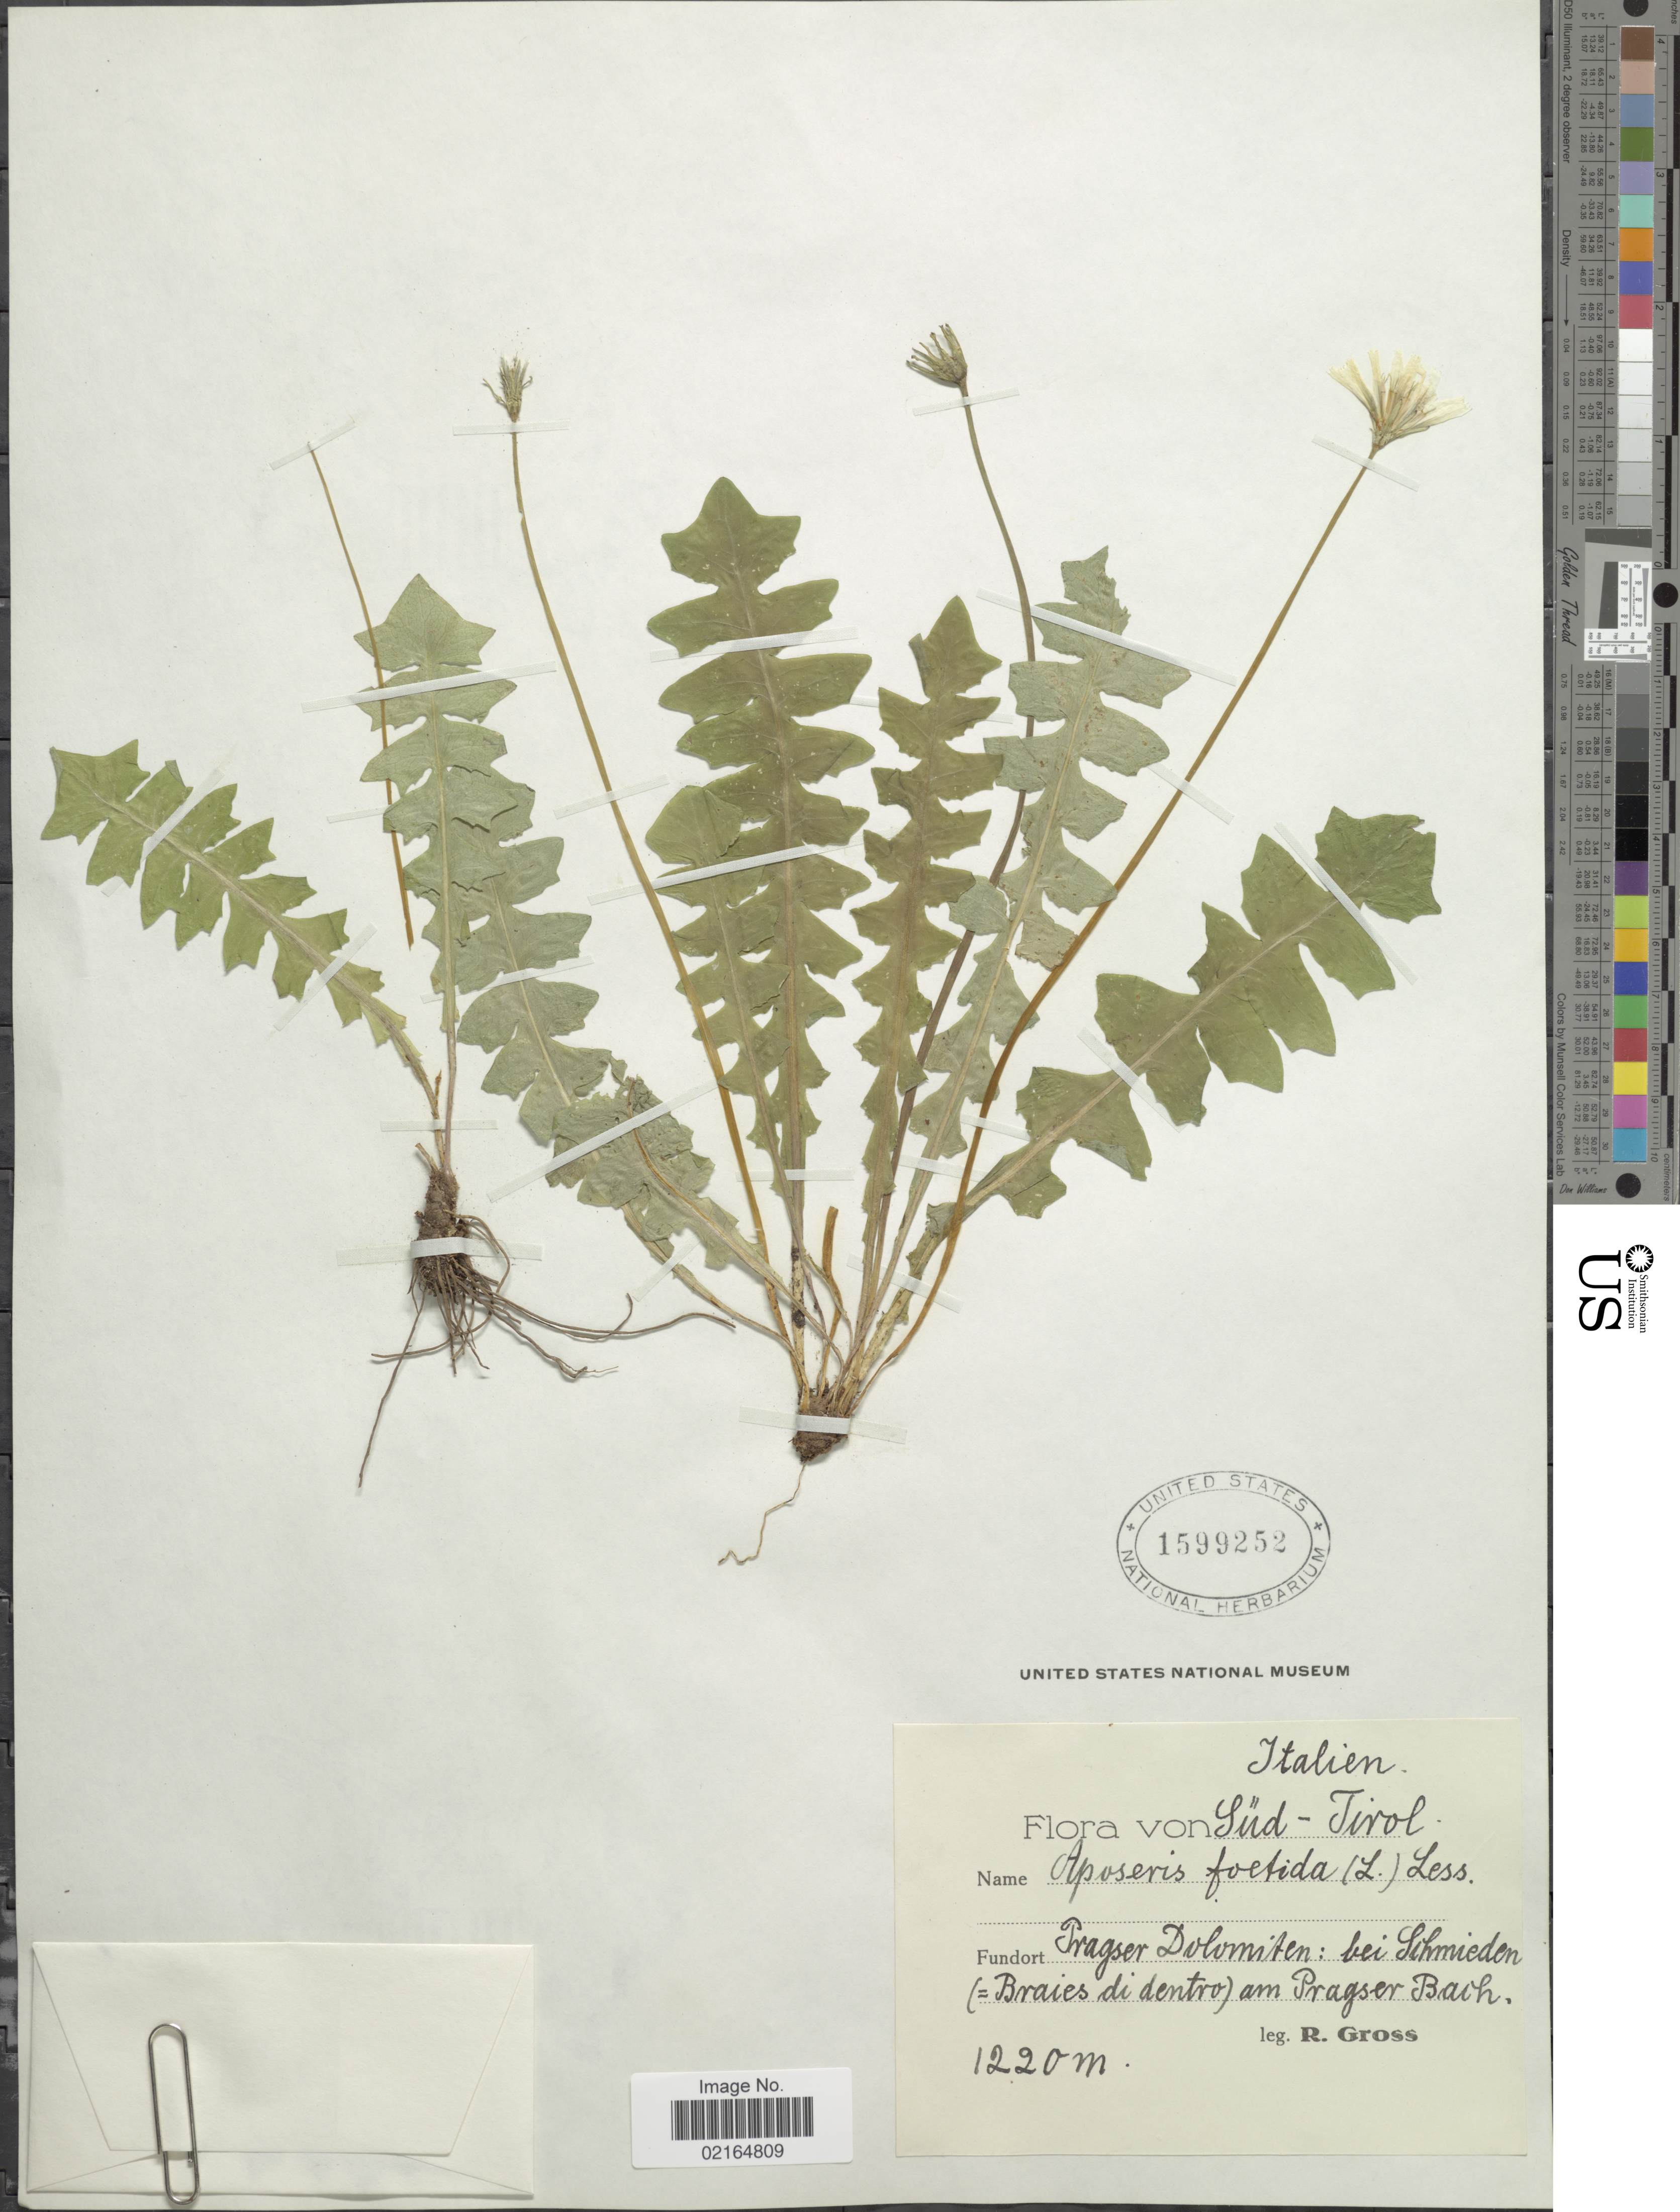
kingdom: Plantae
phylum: Tracheophyta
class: Magnoliopsida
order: Asterales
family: Asteraceae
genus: Aposeris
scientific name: Aposeris foetida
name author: (L.) Less.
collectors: R. Gross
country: Italy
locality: Italien, Süd-Tirol, Fundort Pragser Dolomieten: beiSchmieden (=Braies di dentro) am Bragser Bach.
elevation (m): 1220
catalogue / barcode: US 1599252